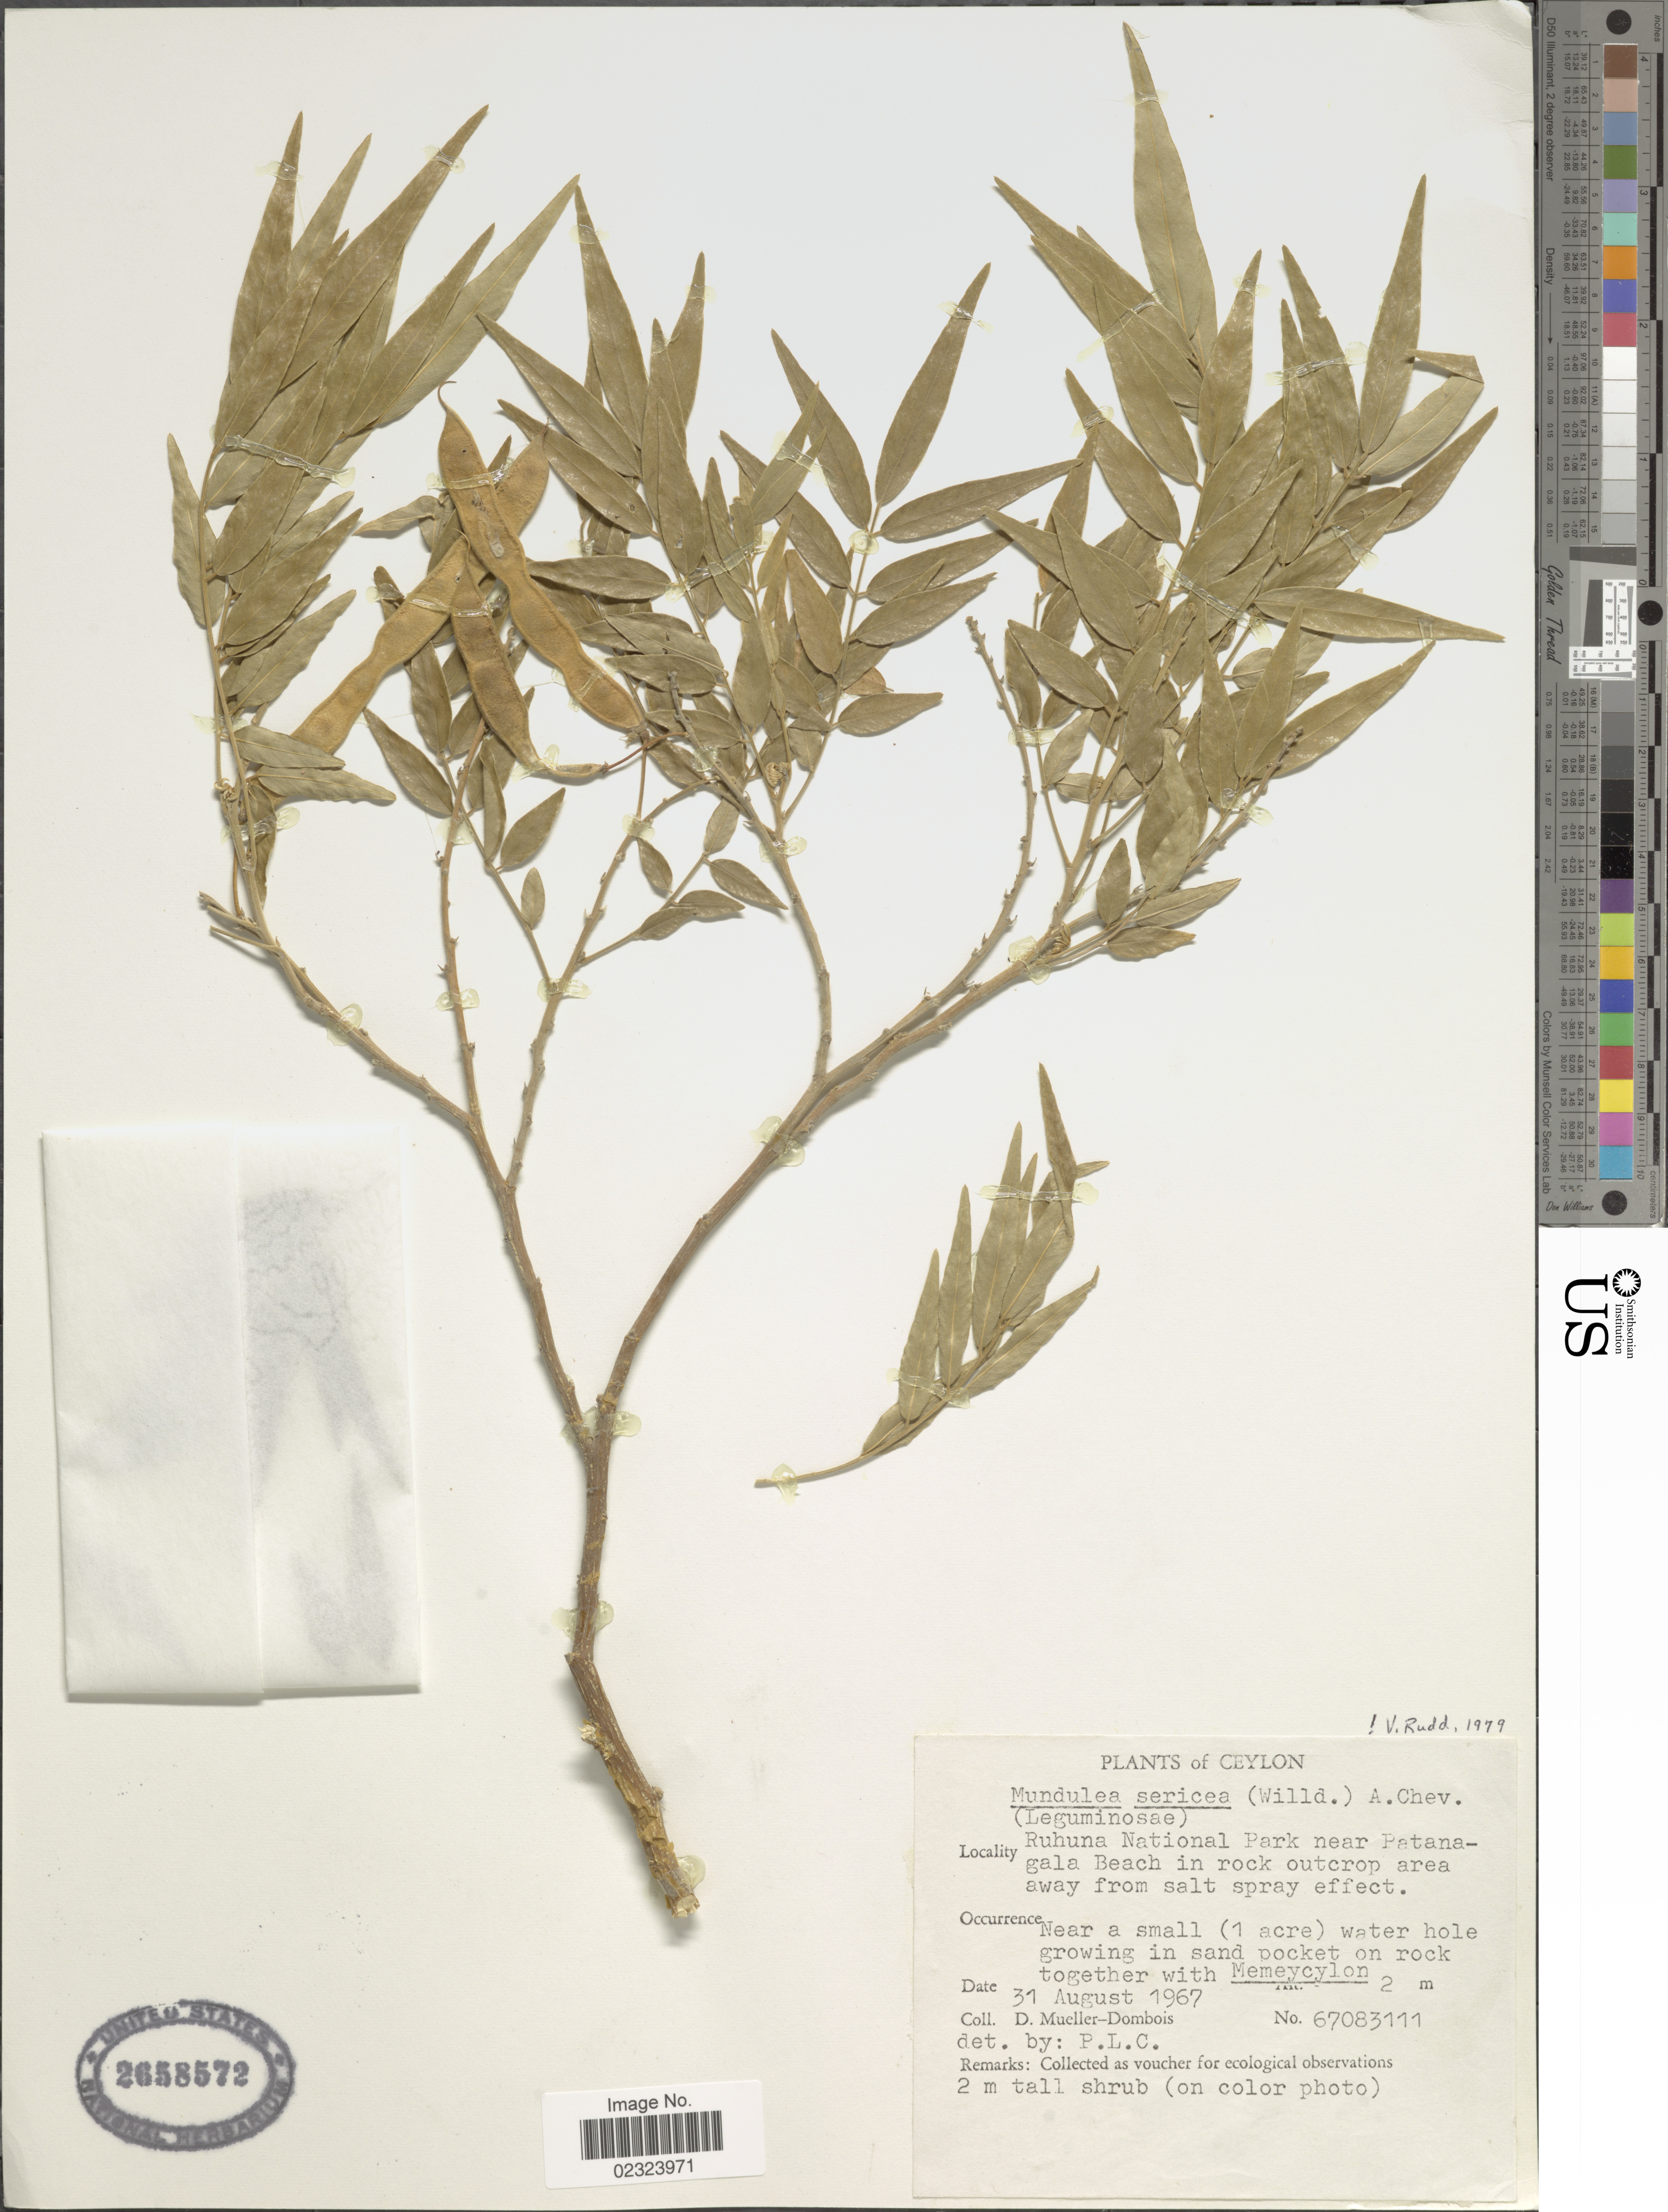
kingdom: Plantae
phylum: Tracheophyta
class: Magnoliopsida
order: Fabales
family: Fabaceae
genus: Mundulea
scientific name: Mundulea sericea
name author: (Willd.) A. Chev.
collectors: D. Mueller-Dombois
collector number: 67083111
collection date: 1967-08-31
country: Sri Lanka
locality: Ceylon. Ruhuna National Park near Patangala Beach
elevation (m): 2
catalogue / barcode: US 2658572